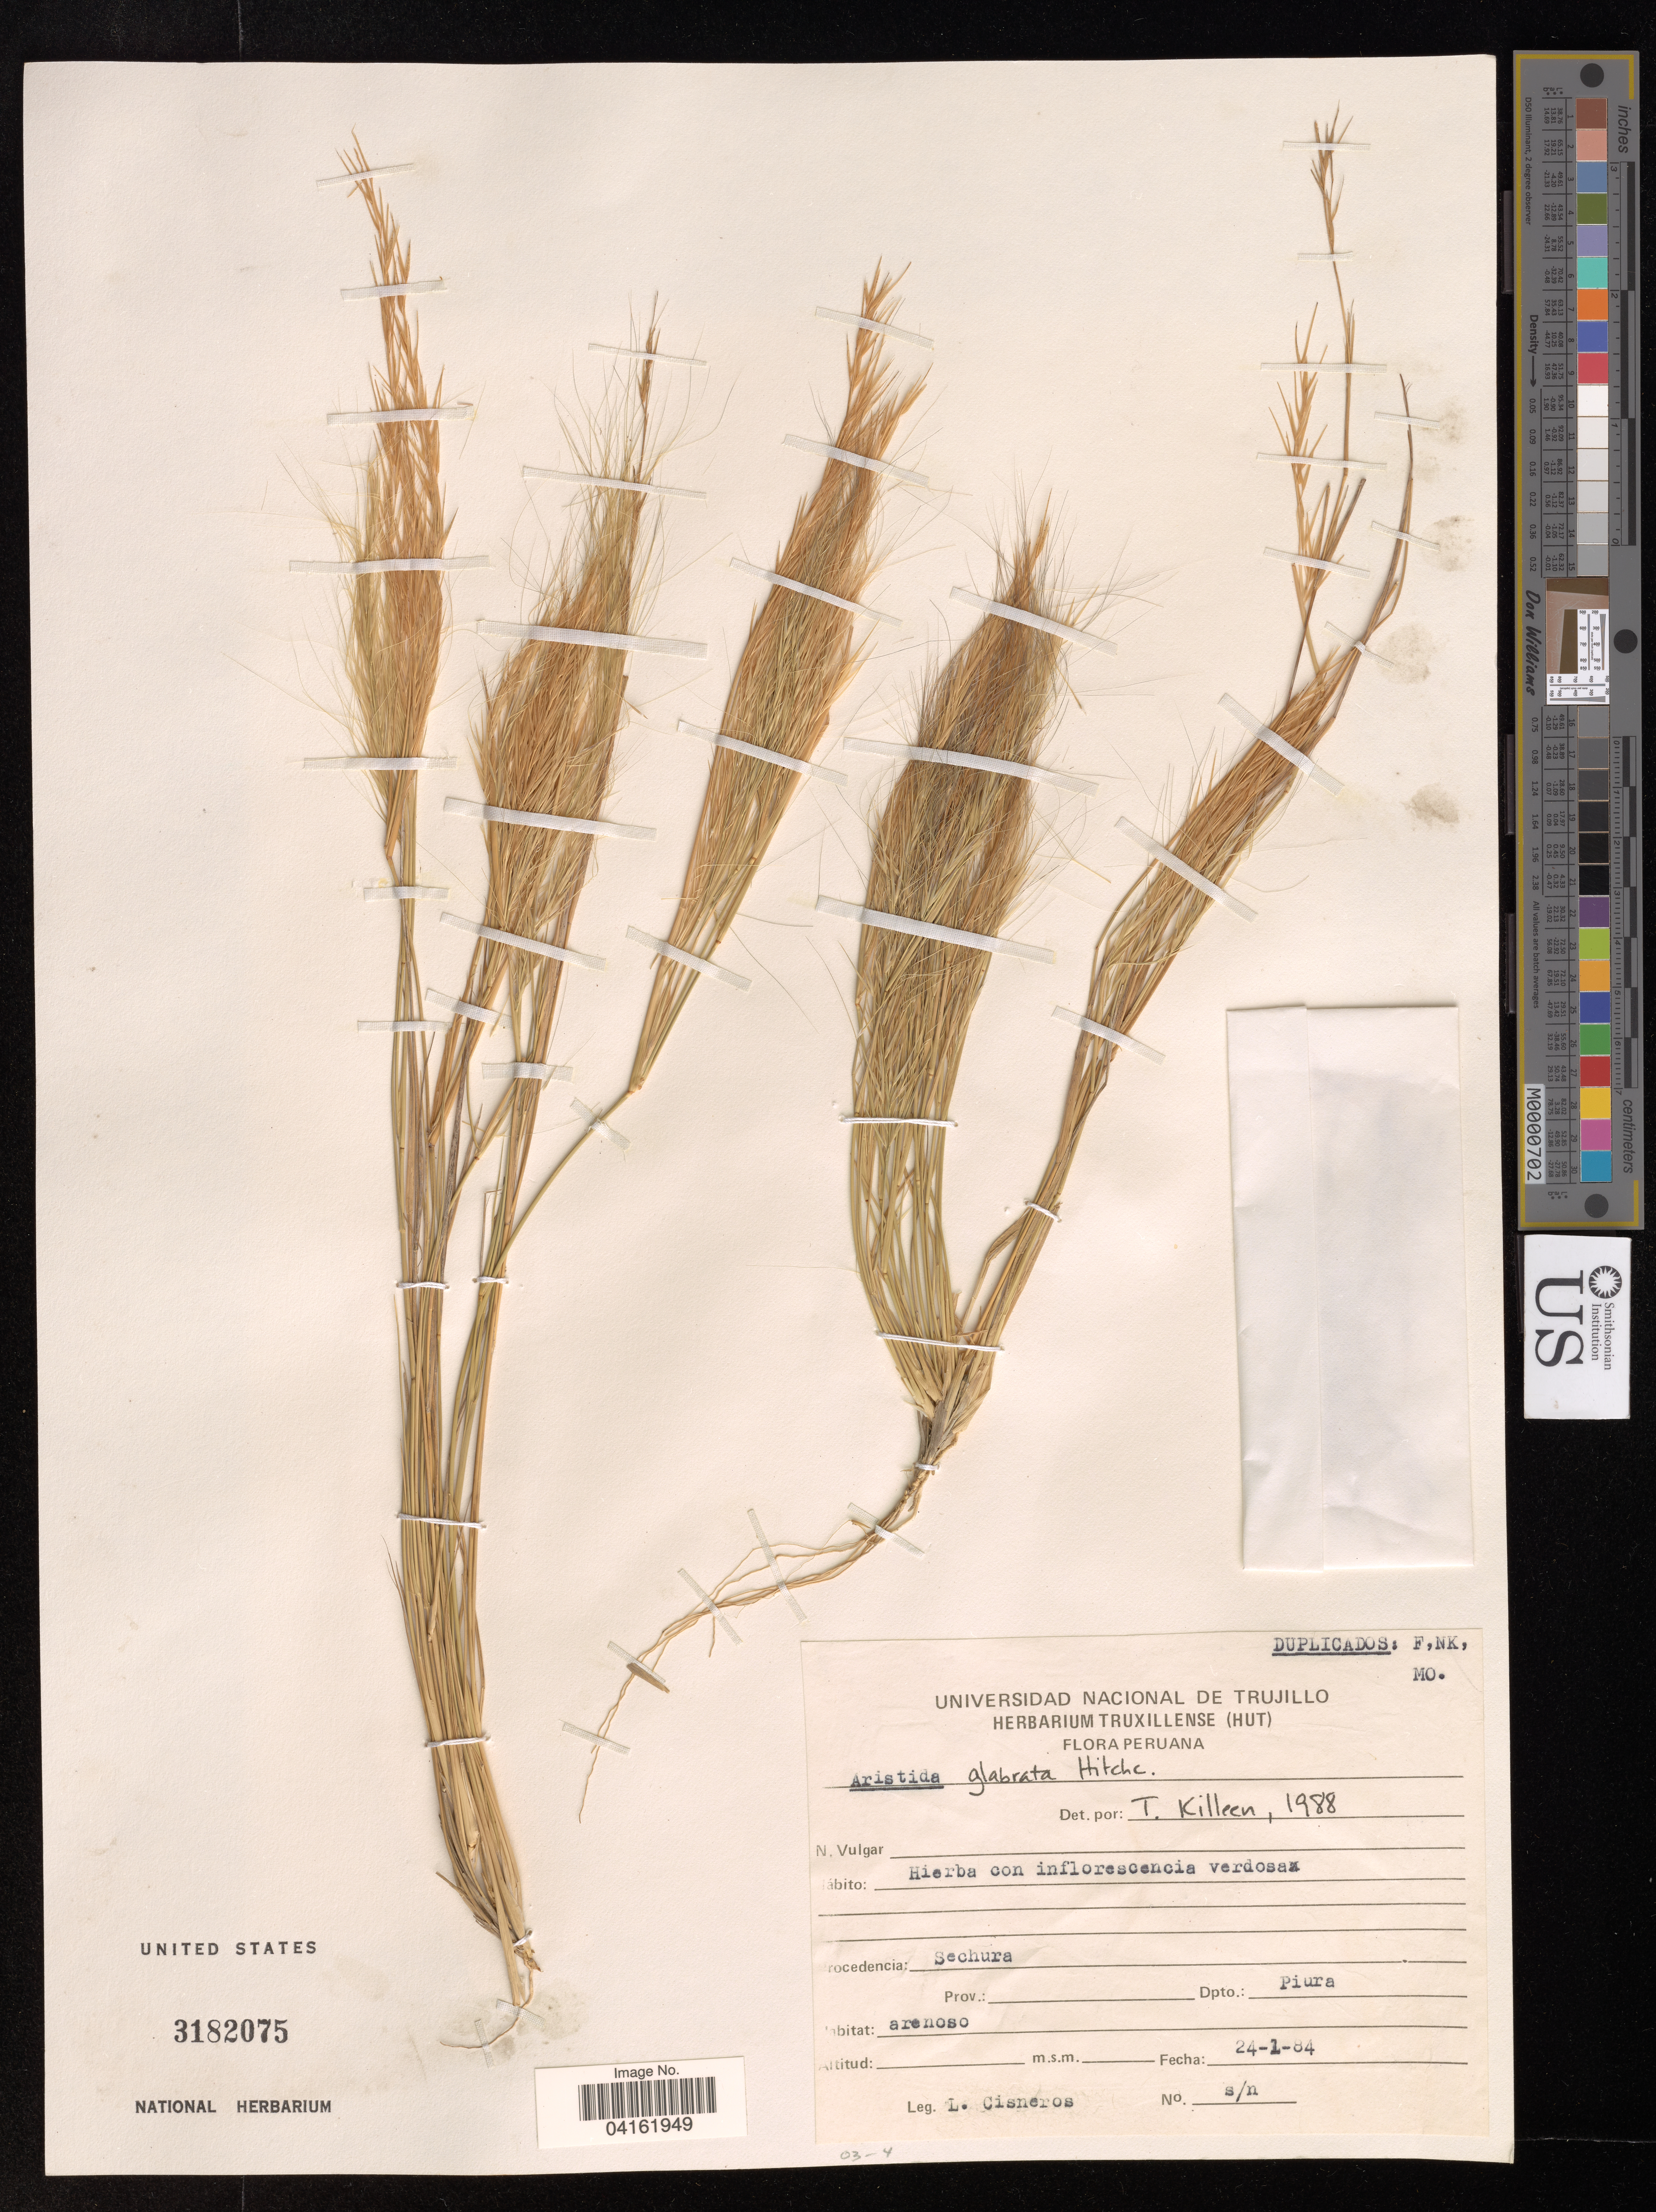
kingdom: Plantae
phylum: Tracheophyta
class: Liliopsida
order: Poales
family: Poaceae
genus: Aristida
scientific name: Aristida glabrata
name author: (Vasey) Hitchc.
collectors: L. Cisneros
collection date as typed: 24 1 84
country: Peru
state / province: Piura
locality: !rocedencia: Sechura.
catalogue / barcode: US 3182075